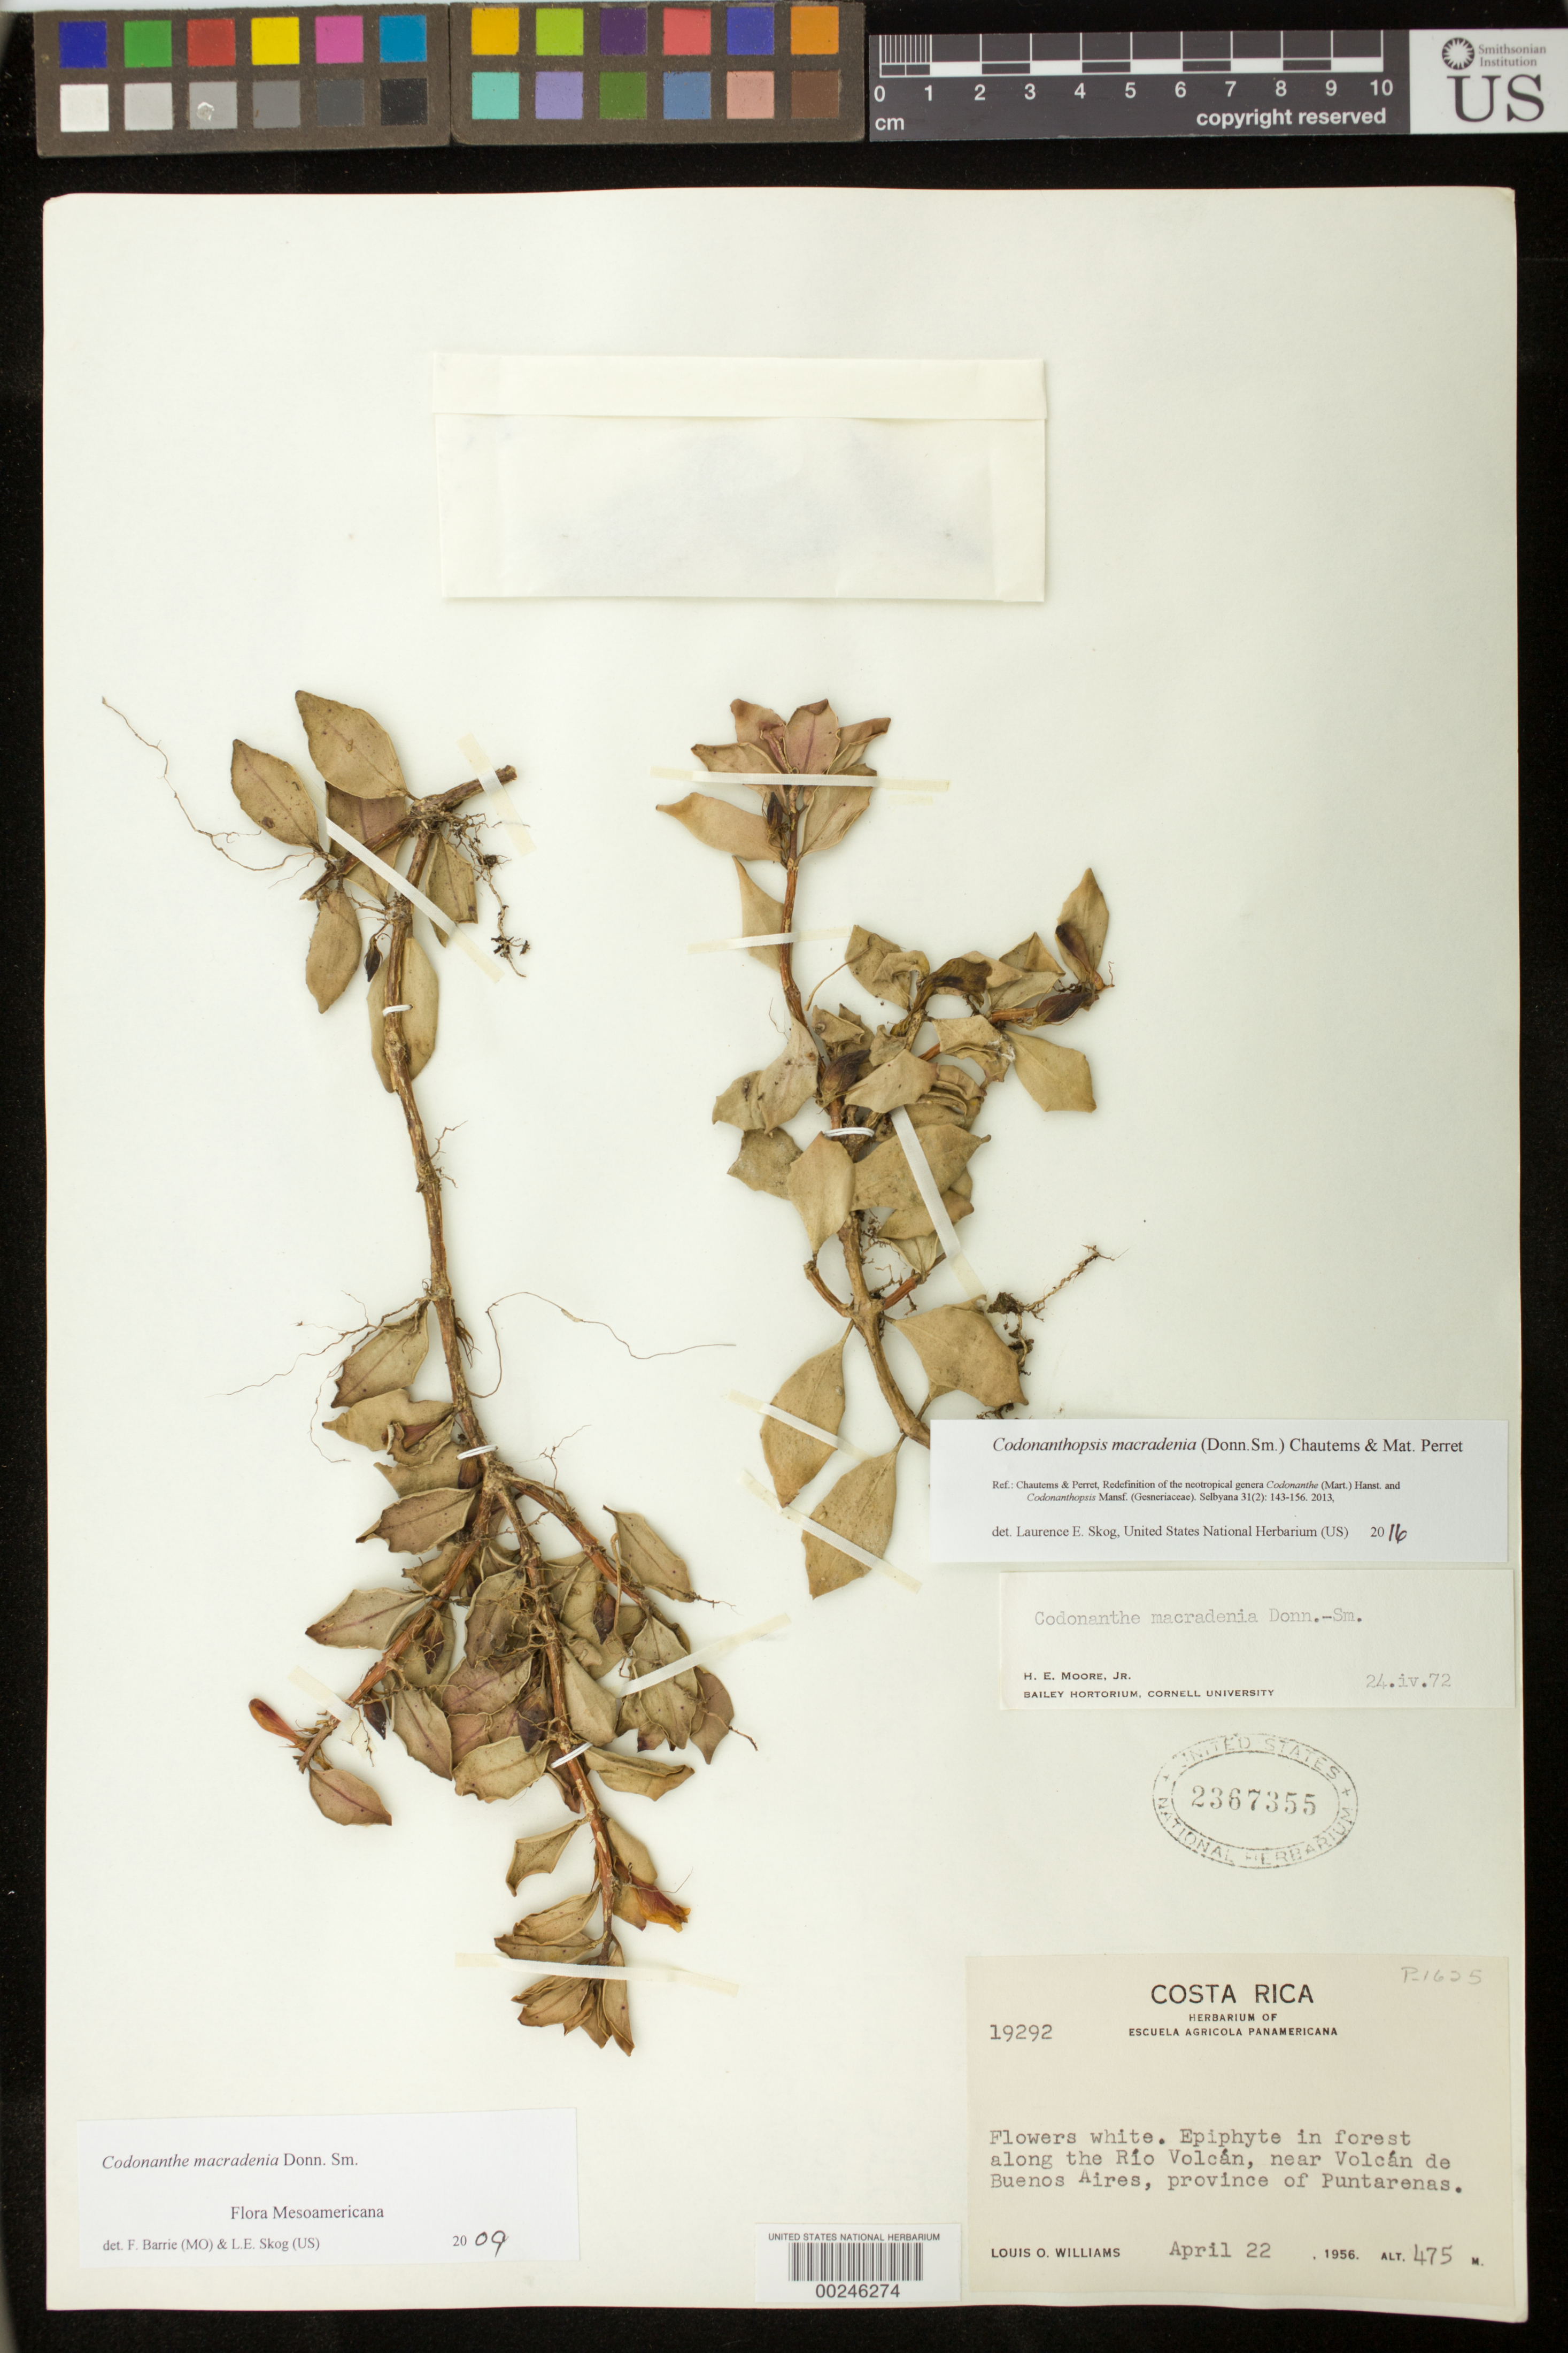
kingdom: Plantae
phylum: Tracheophyta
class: Magnoliopsida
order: Lamiales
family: Gesneriaceae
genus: Codonanthopsis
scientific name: Codonanthopsis macradenia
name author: (Donn. Sm.) Chautems & Mat.Perret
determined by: Skog, Laurence E.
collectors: L. O. Williams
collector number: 19292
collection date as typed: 22 Apr 1956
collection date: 1956-04-22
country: Costa Rica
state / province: Puntarenas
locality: Near Volcan de Buenos Aires, along the Rio Volcan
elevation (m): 475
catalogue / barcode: US 2367355